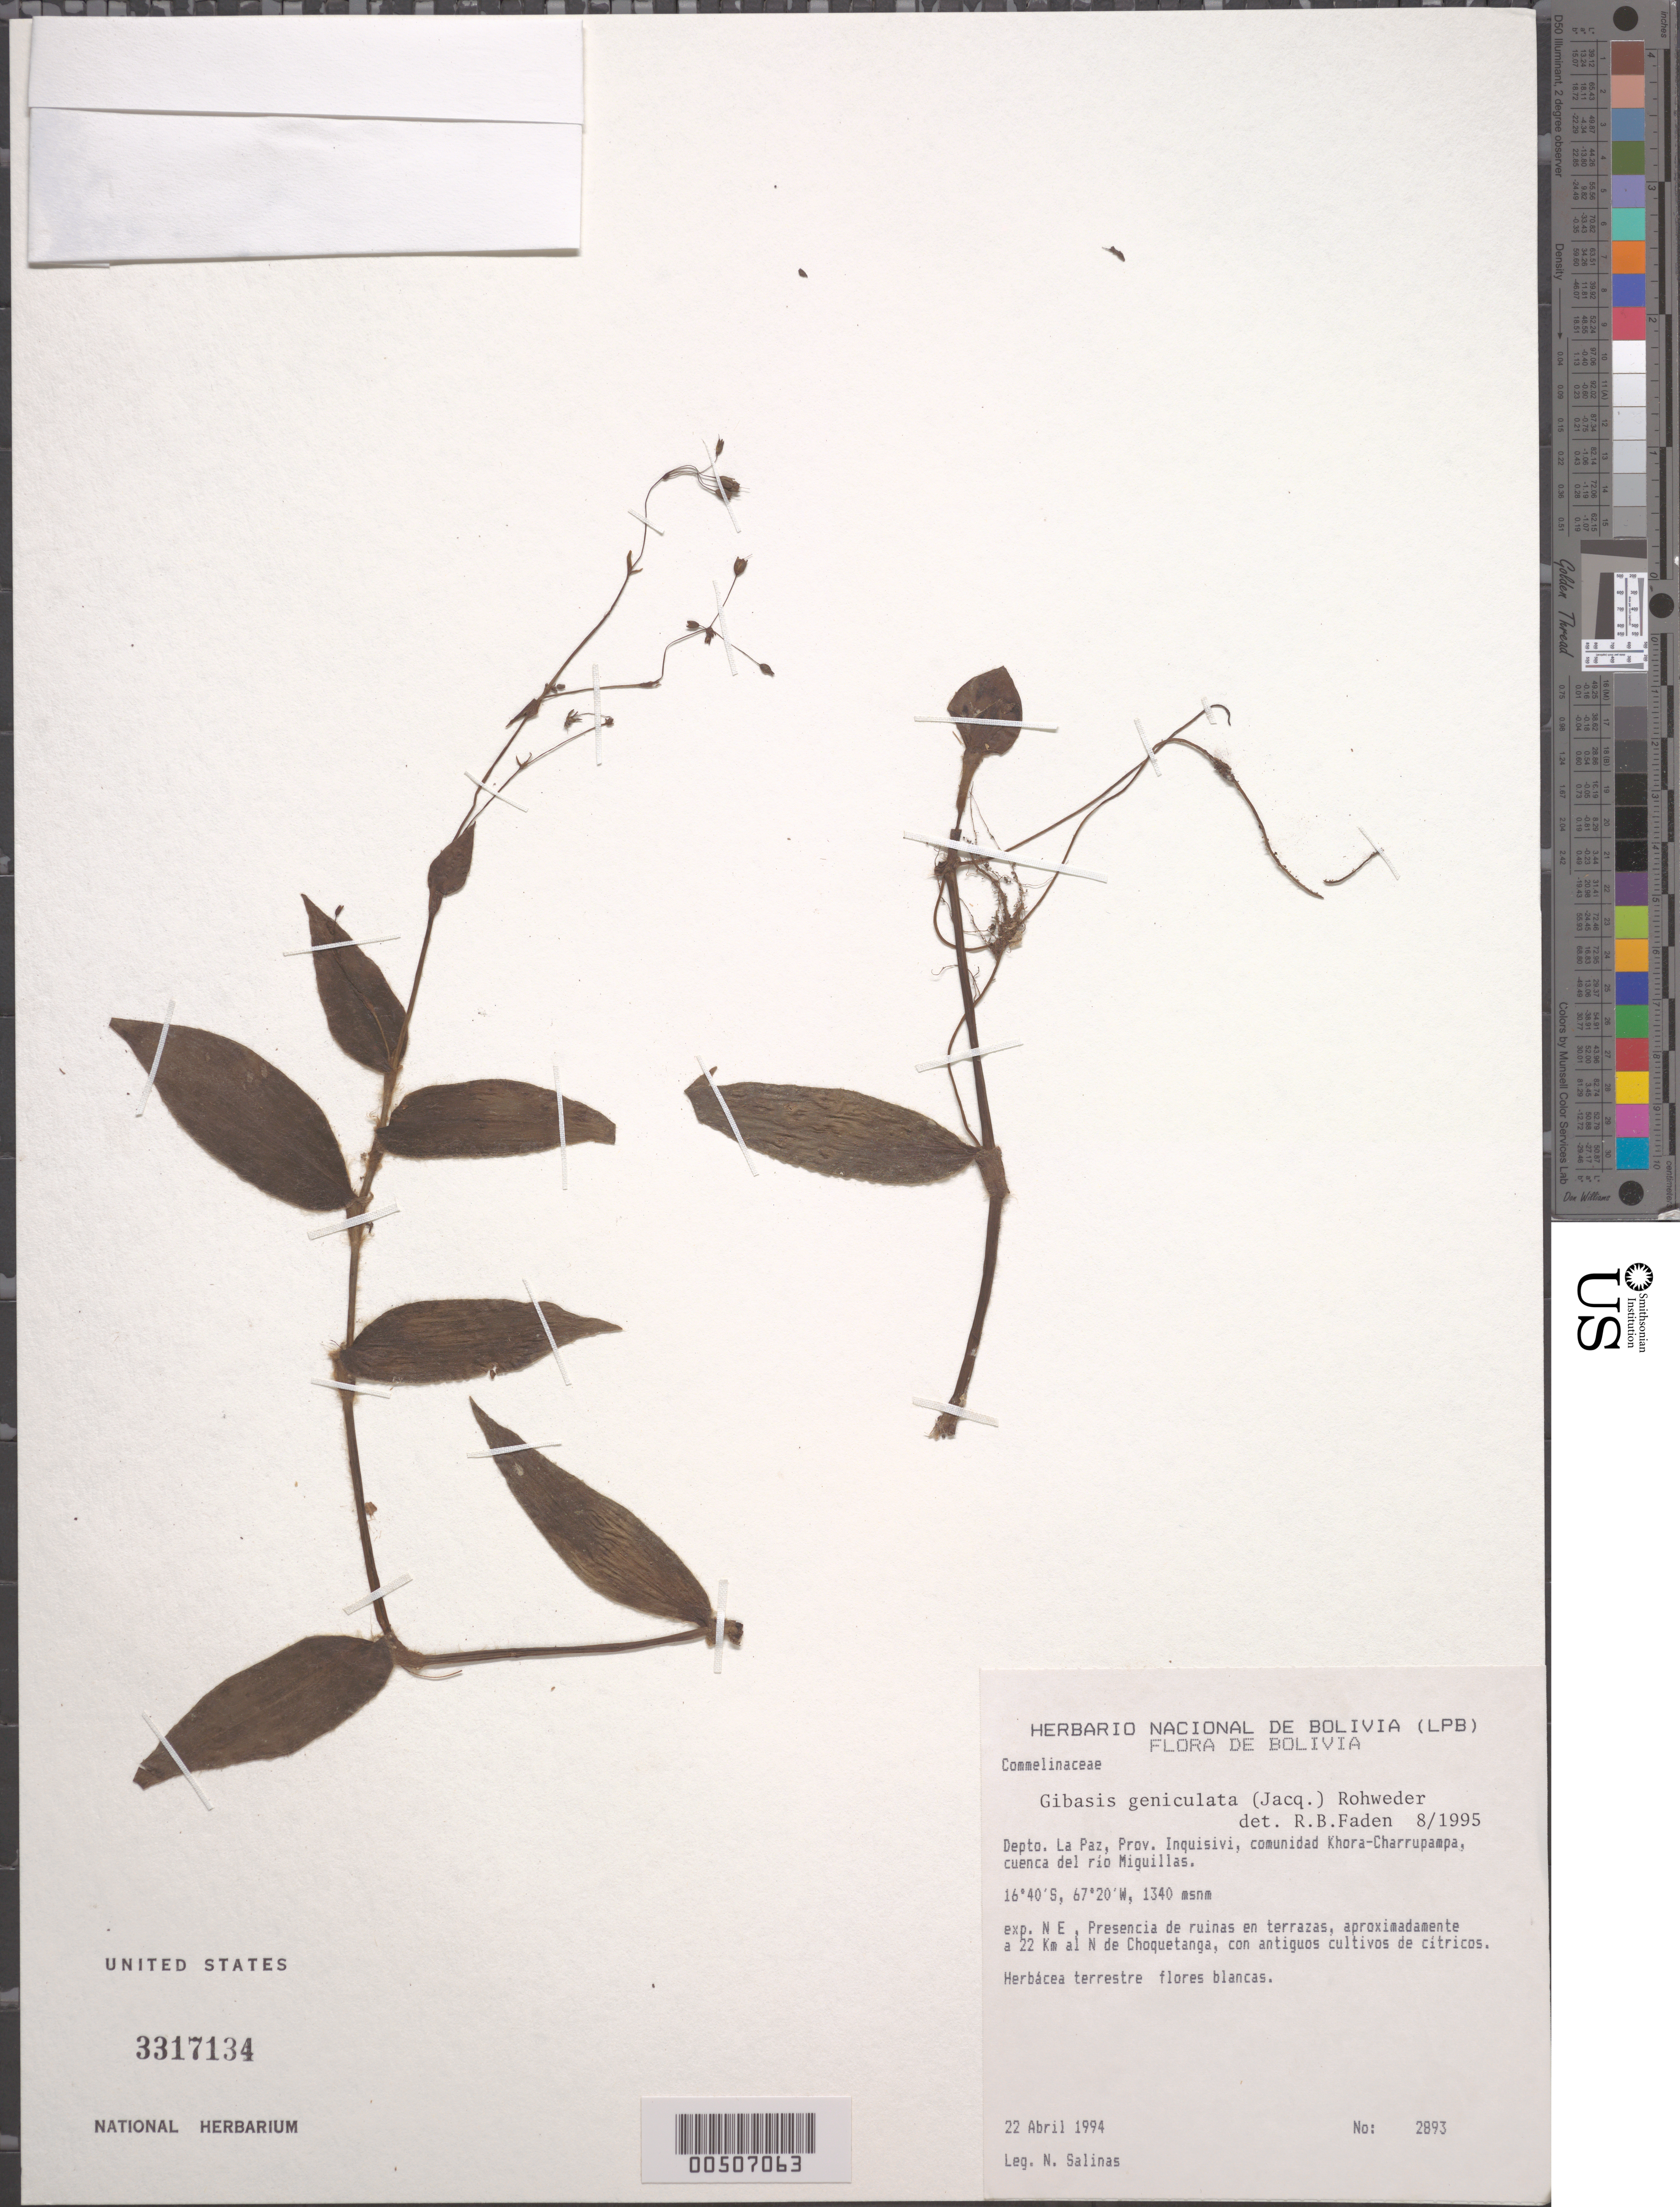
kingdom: Plantae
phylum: Tracheophyta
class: Liliopsida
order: Commelinales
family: Commelinaceae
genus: Gibasis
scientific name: Gibasis geniculata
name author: (Jacq.) Rohweder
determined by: Faden, Robert B., (US), Smithsonian Institution - National Museum of Natural History (UNITED STATES)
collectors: N. Salinas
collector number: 2893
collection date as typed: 22 Apr 1994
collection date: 1994-04-22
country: Bolivia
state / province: La Paz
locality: Inquisivi, Khora-Charrupampa, Rio Miguillas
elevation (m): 1340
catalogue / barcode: US 3317134